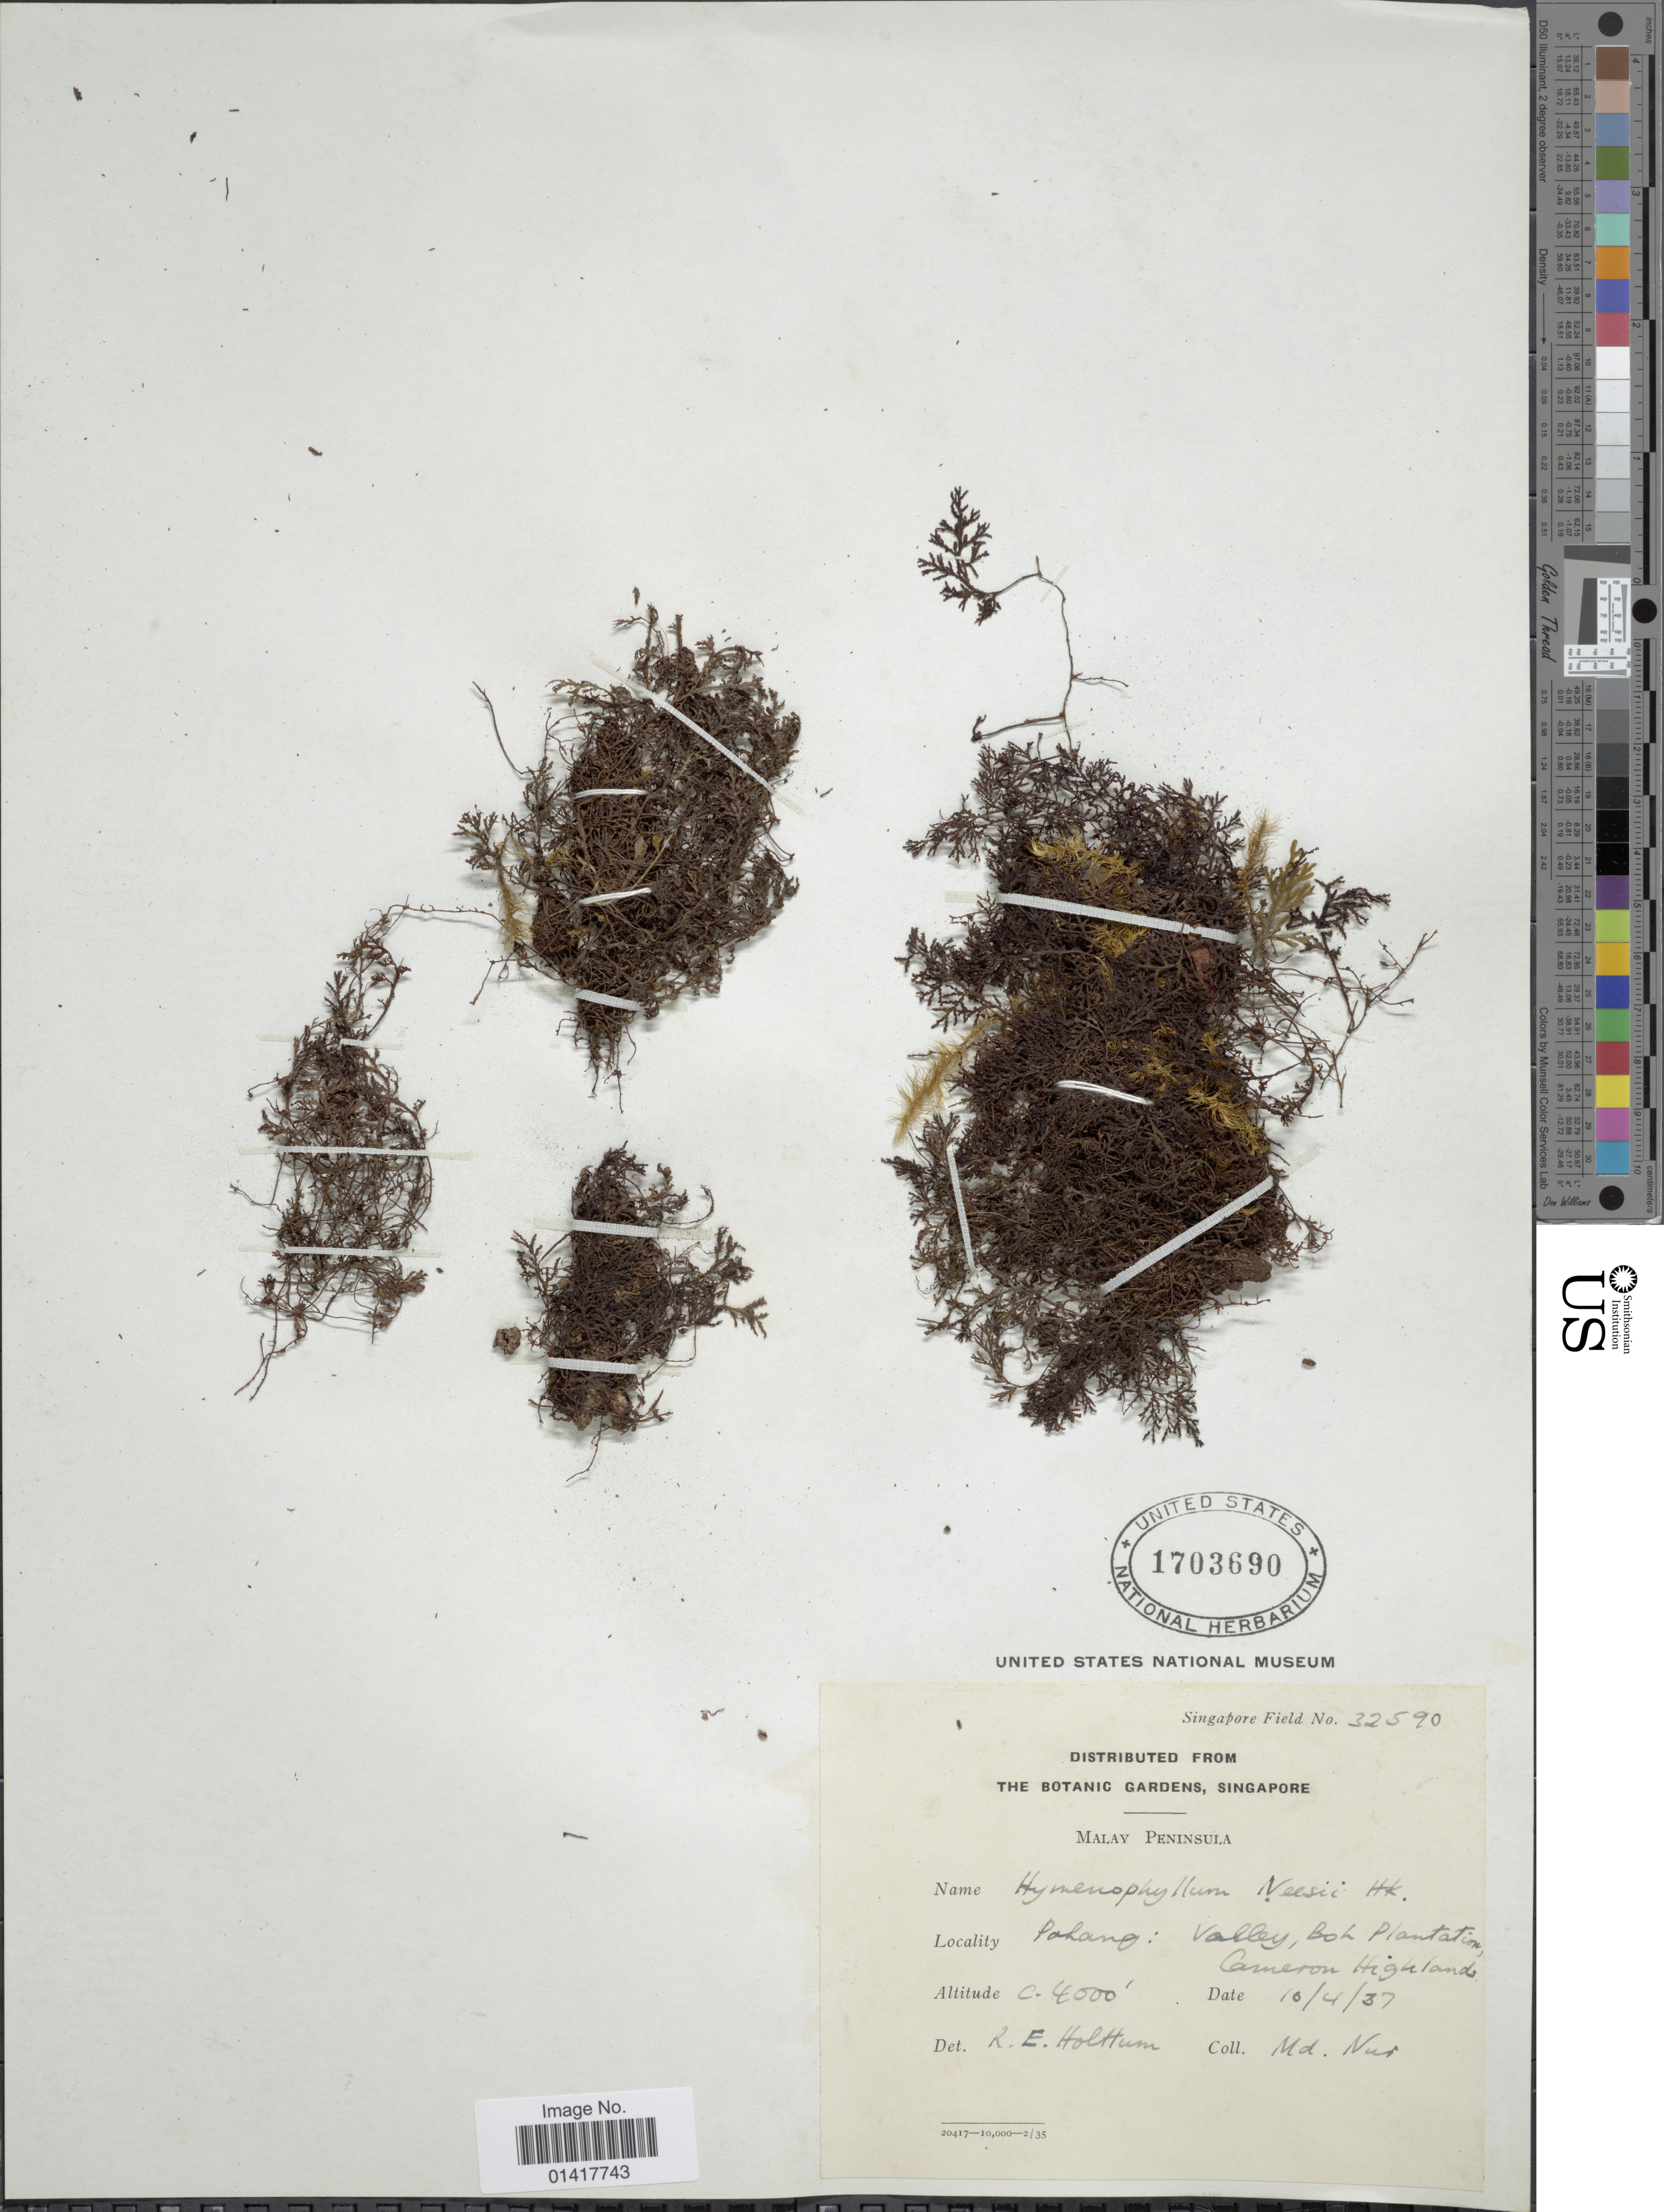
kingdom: Plantae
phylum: Tracheophyta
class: Polypodiopsida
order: Hymenophyllales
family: Hymenophyllaceae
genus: Hymenophyllum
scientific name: Hymenophyllum denticulatum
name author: Sw.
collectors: M. Nur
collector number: Singapore Field 32590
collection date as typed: Transcribed d/m/y: 10/4/37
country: Malaysia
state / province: Pahang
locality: Malay Peninsula. Valley, Boh Plantation, Cameron Highlands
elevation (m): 1219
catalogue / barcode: US 1703690